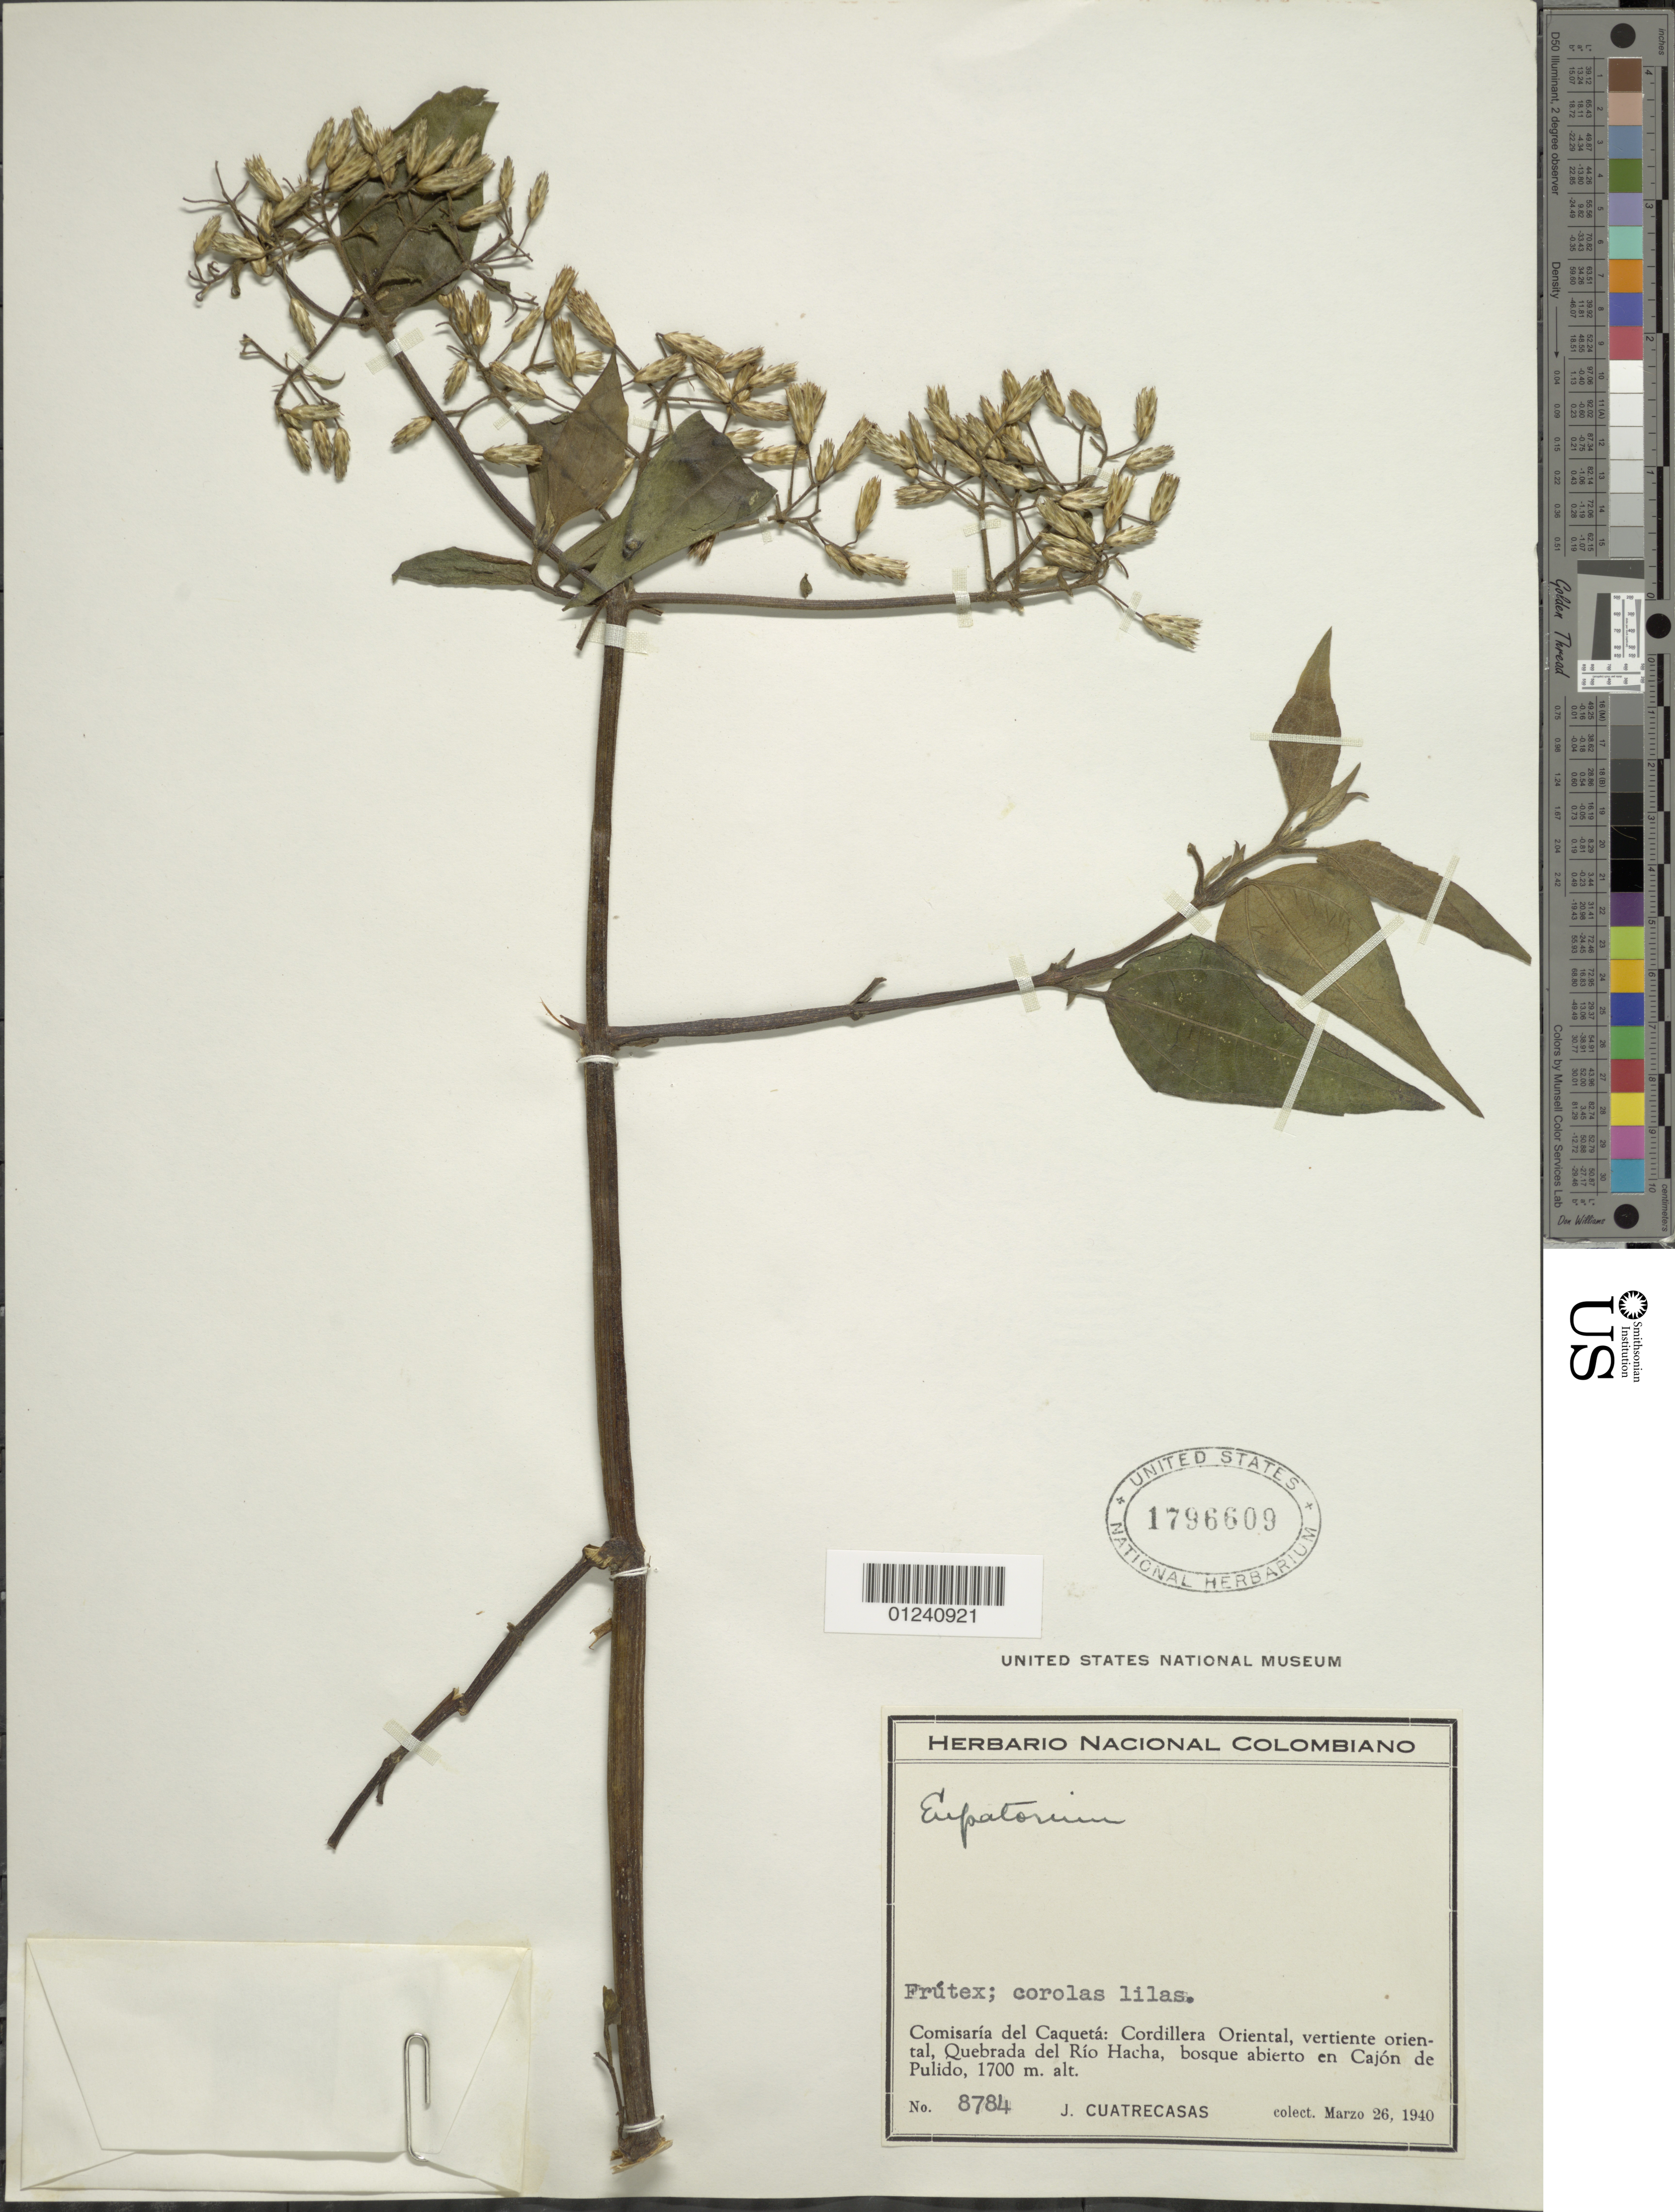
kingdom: Plantae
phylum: Tracheophyta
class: Magnoliopsida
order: Asterales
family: Asteraceae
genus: Chromolaena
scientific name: Chromolaena sp.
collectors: J. Cuatrecasas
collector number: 8784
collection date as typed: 26 Mar 1940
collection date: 1940-03-26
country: Colombia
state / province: Caquetá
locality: Comisaria del Caqueta; Cordillera Oriental, vertiente oriental, Quebrada del Rio Hacha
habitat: bosque abierto en Cajon de Pulido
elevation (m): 1700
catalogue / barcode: US 1796609